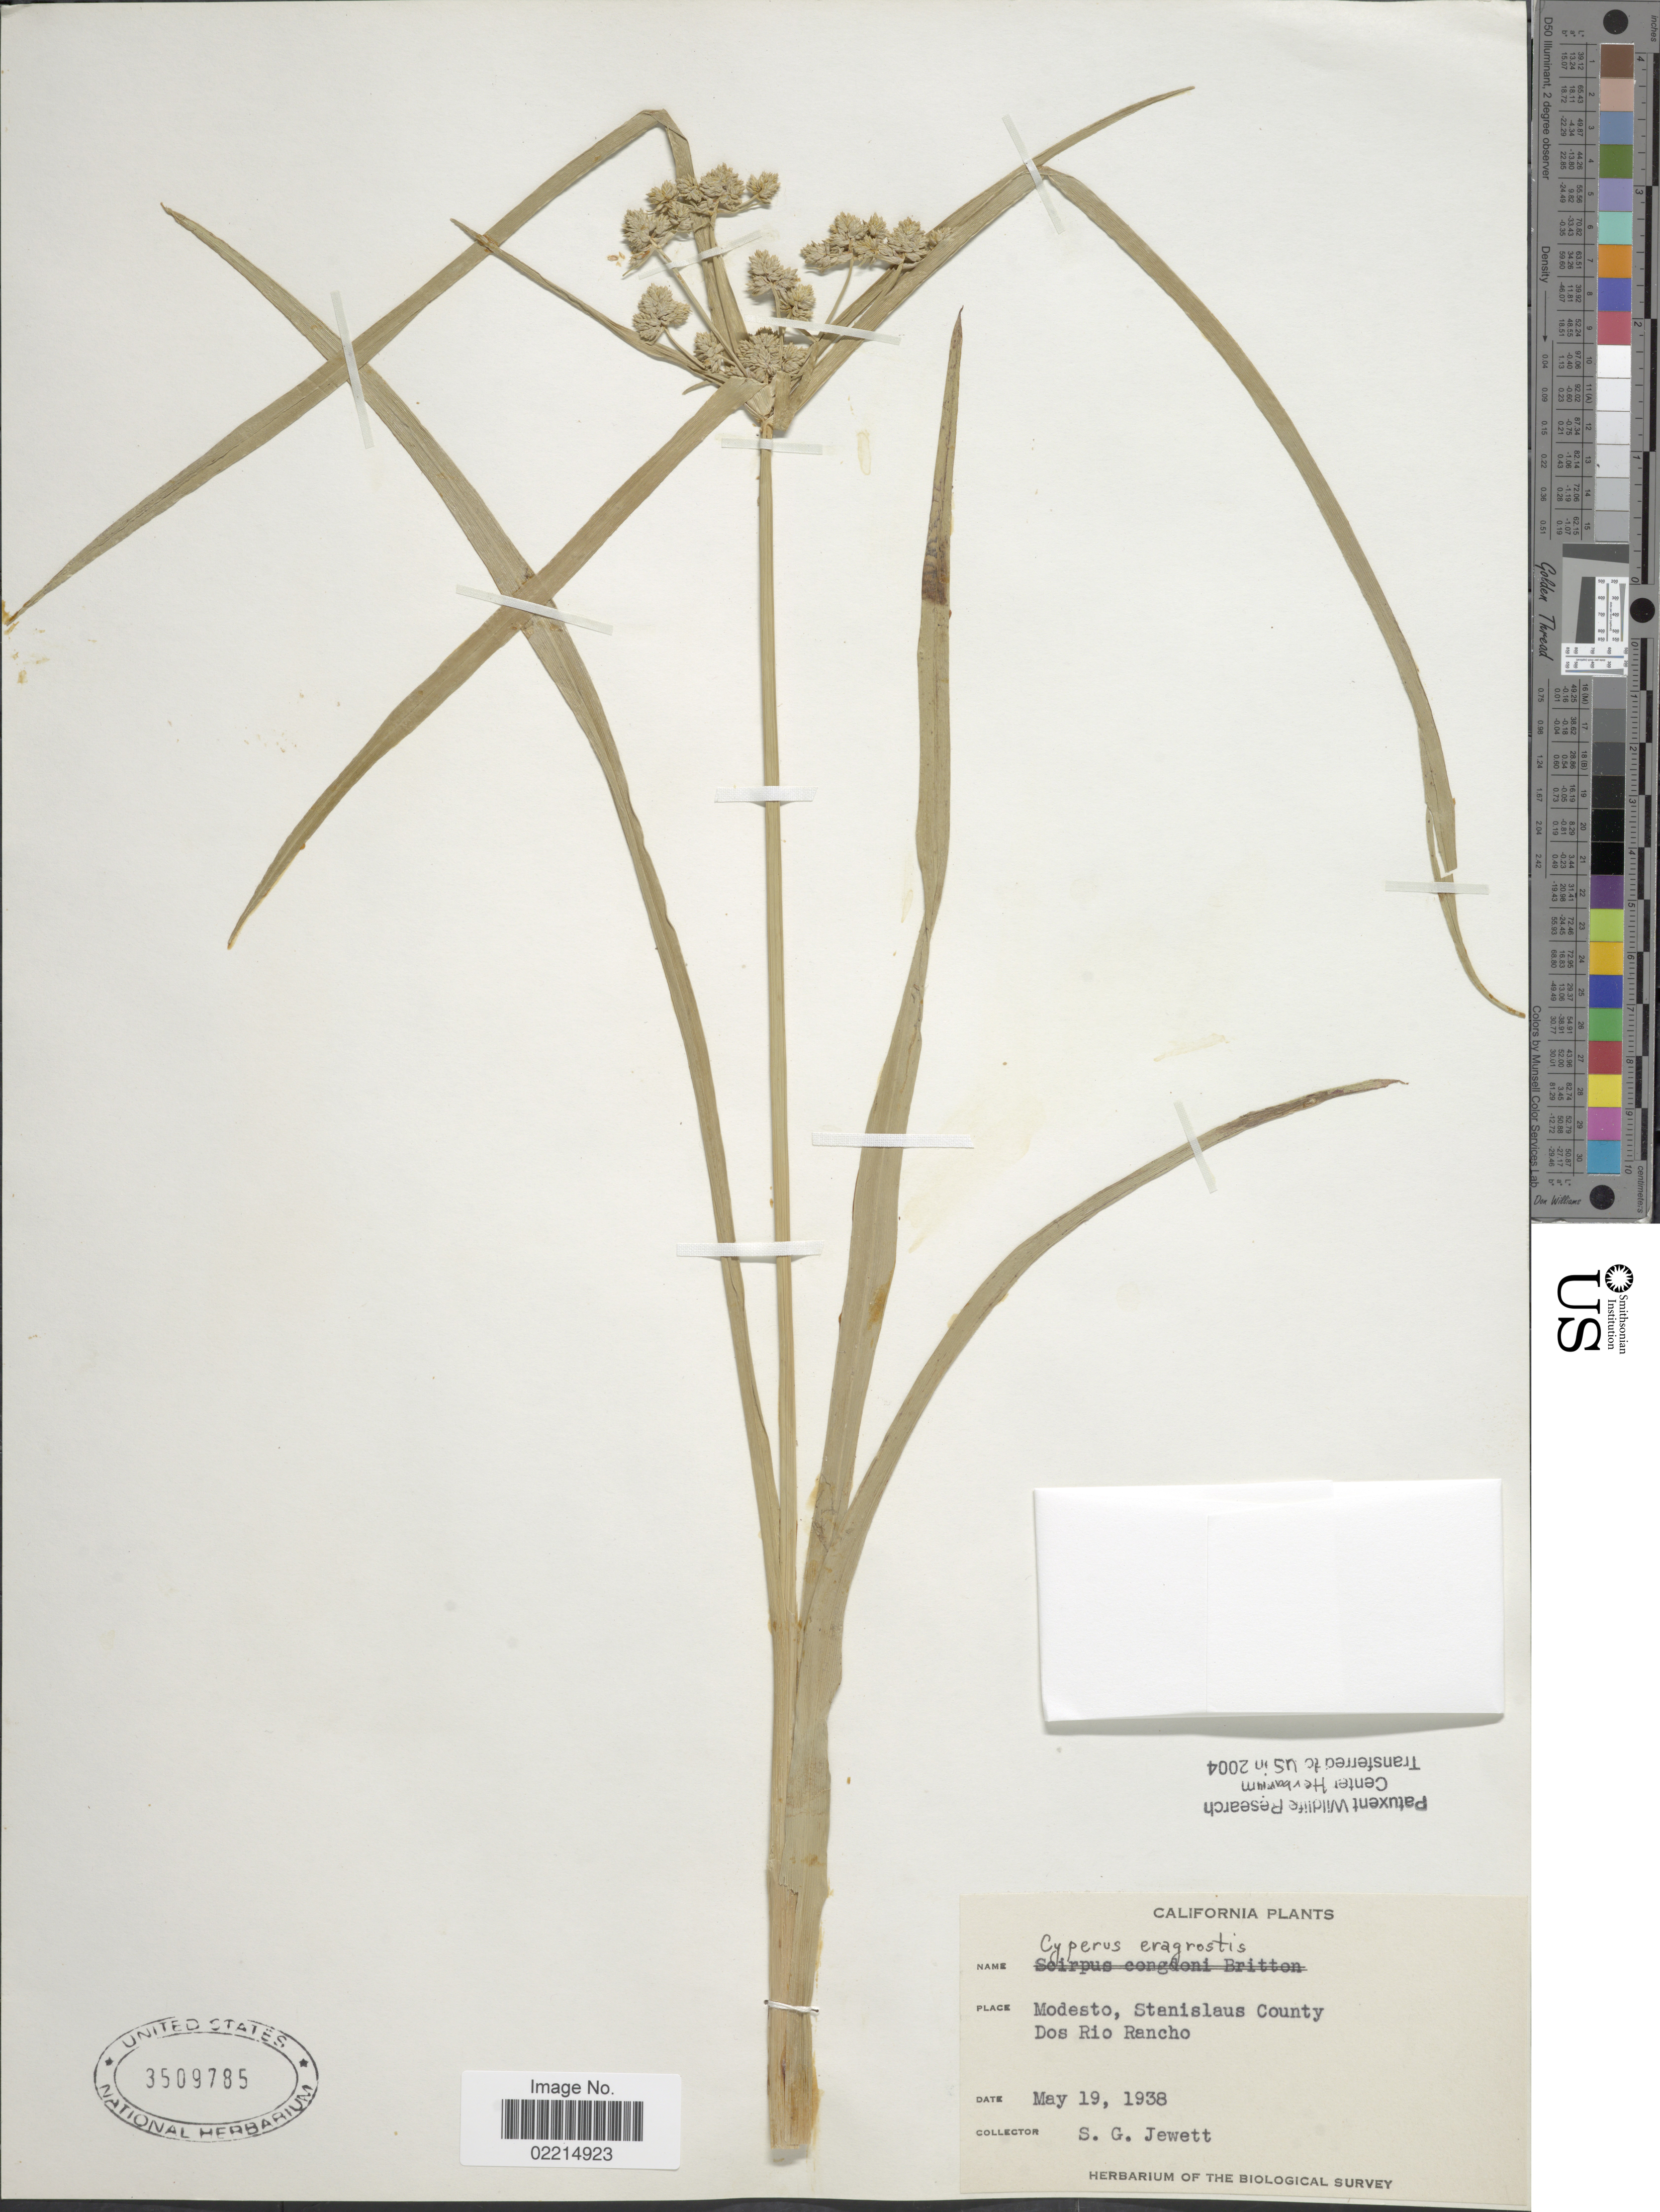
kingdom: Plantae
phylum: Tracheophyta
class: Liliopsida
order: Poales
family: Cyperaceae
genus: Cyperus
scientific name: Cyperus eragrostis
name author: Lam.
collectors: S. Jewett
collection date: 1938-05-19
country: United States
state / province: California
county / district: Stanislaus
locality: Modesto, Stenislaus County, Dos Rio Rancho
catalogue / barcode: US 3509785